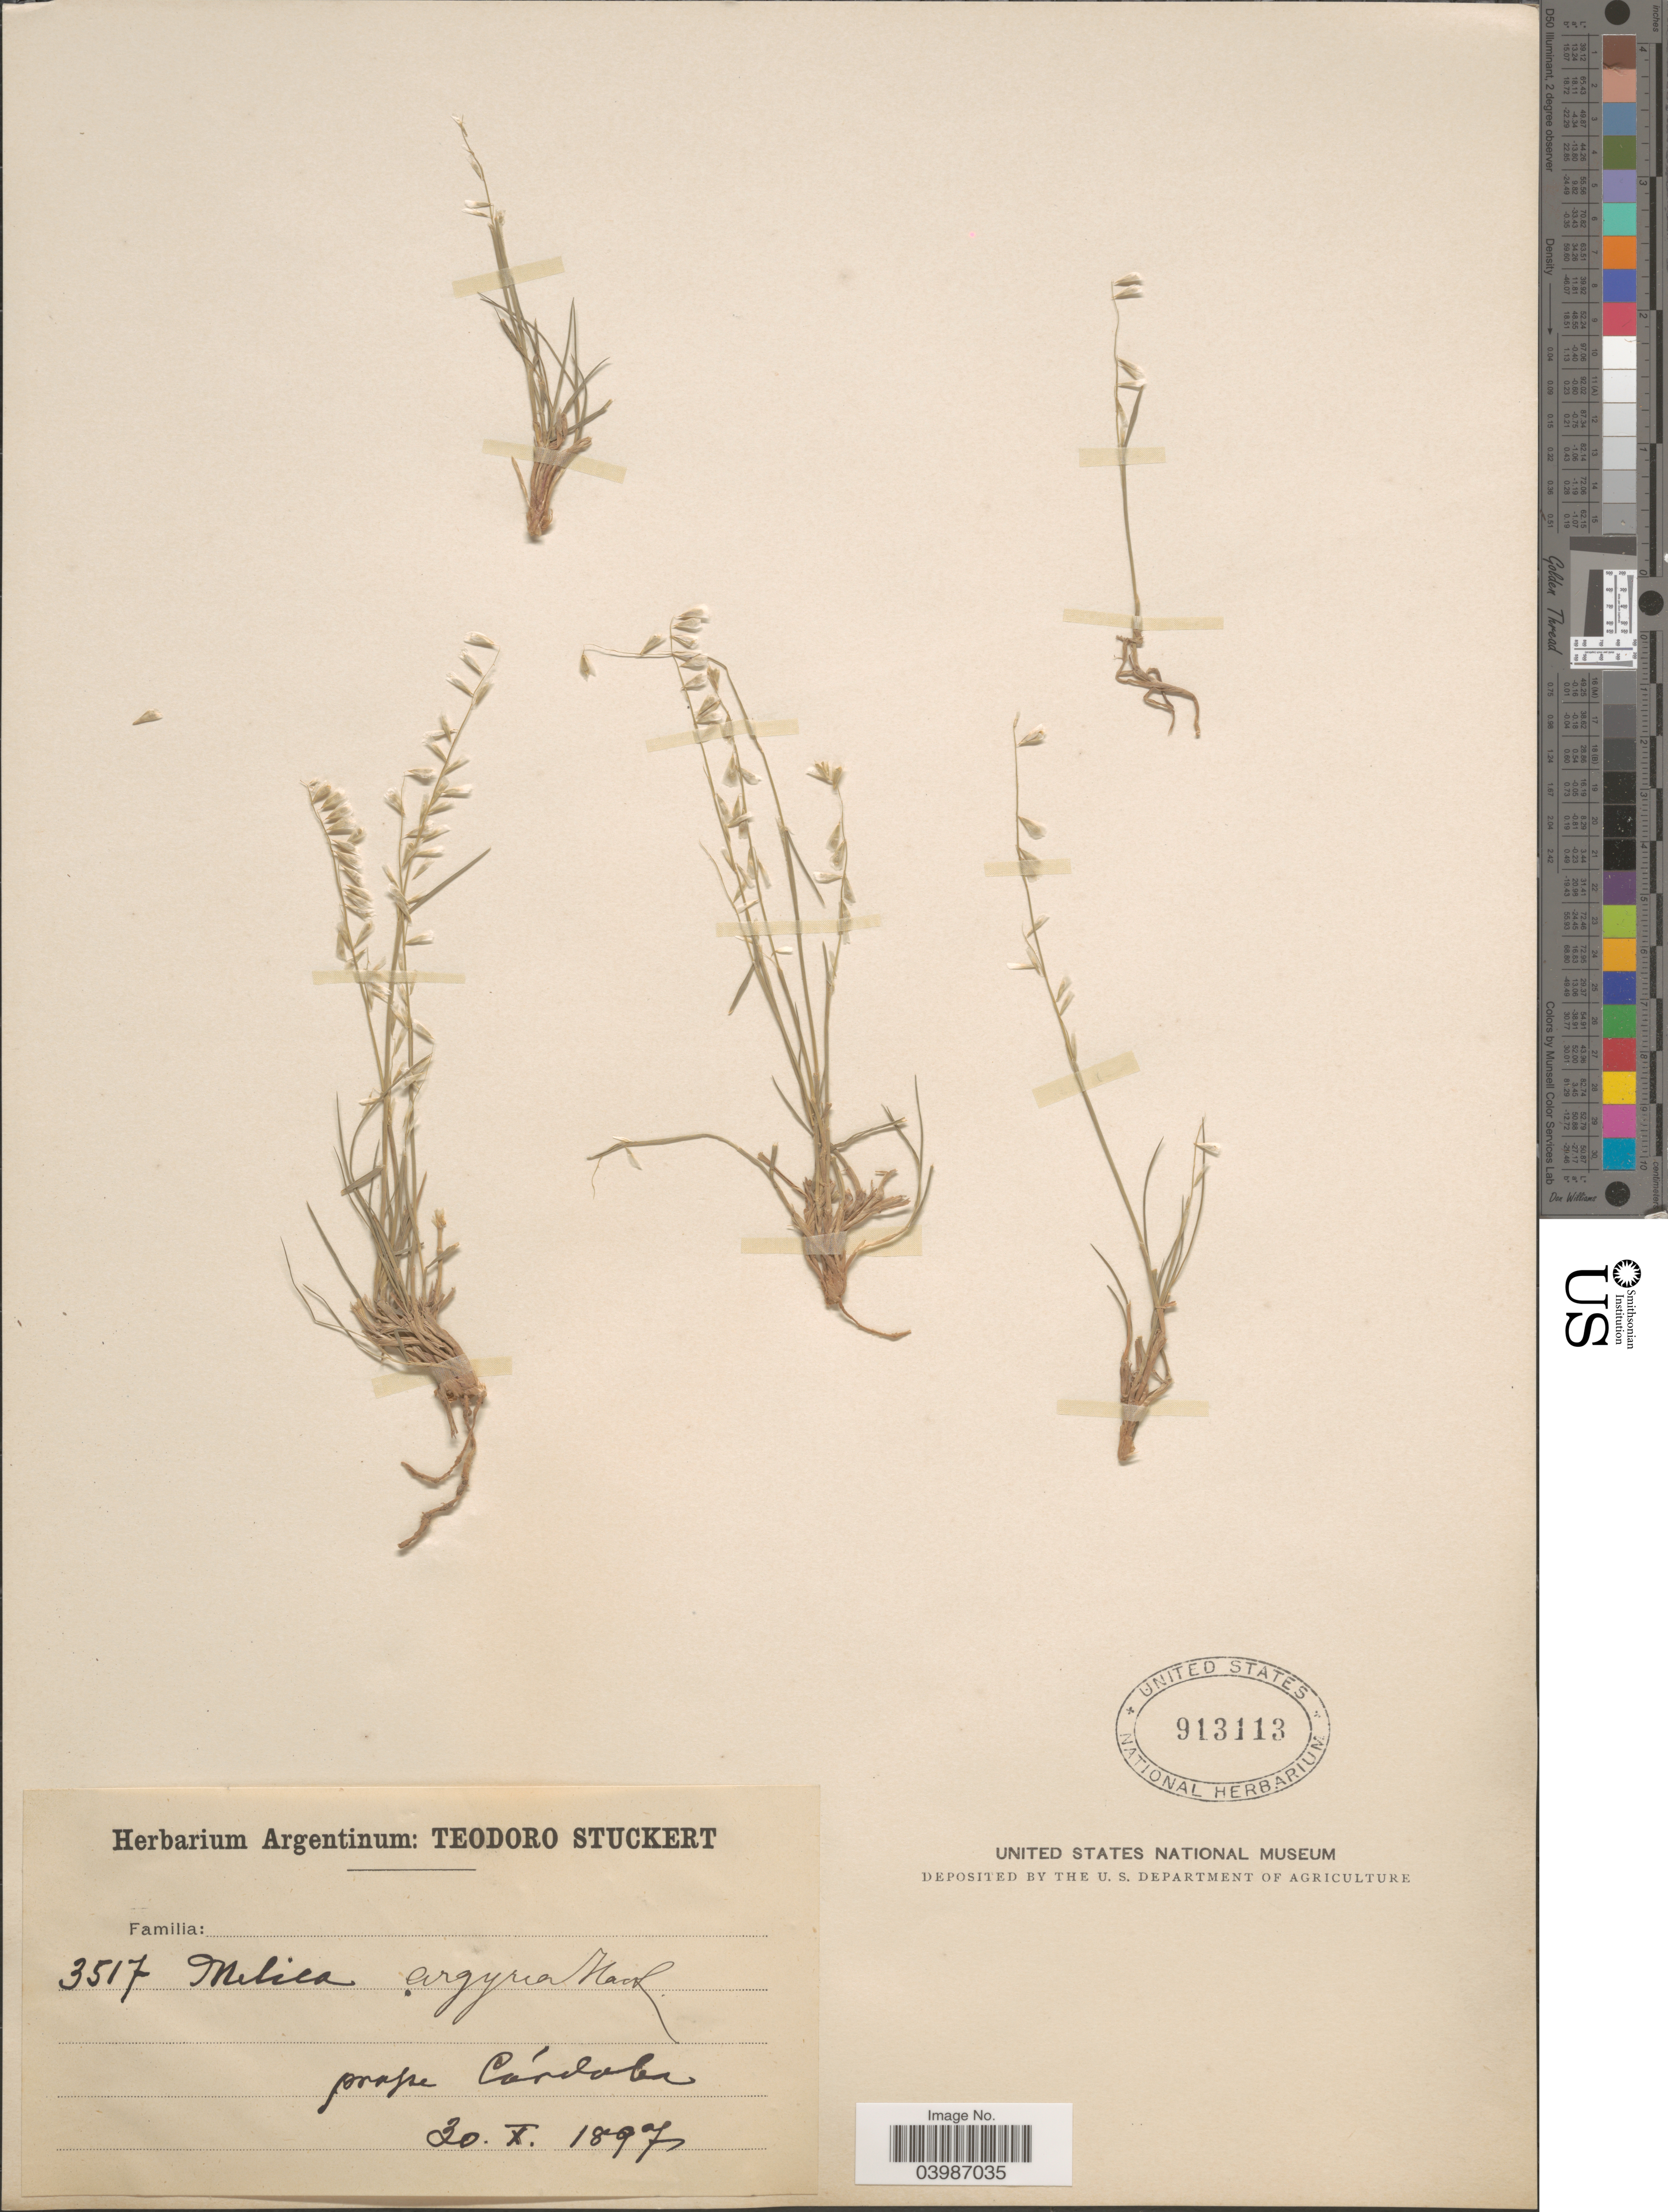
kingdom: Plantae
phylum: Tracheophyta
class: Liliopsida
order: Poales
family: Poaceae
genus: Melica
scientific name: Melica argyrea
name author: Hack. ex Stuck.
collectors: T. Stuckert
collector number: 3517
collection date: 1897-10-30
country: Argentina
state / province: Cordoba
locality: Prope Córdoba.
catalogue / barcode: US 913113